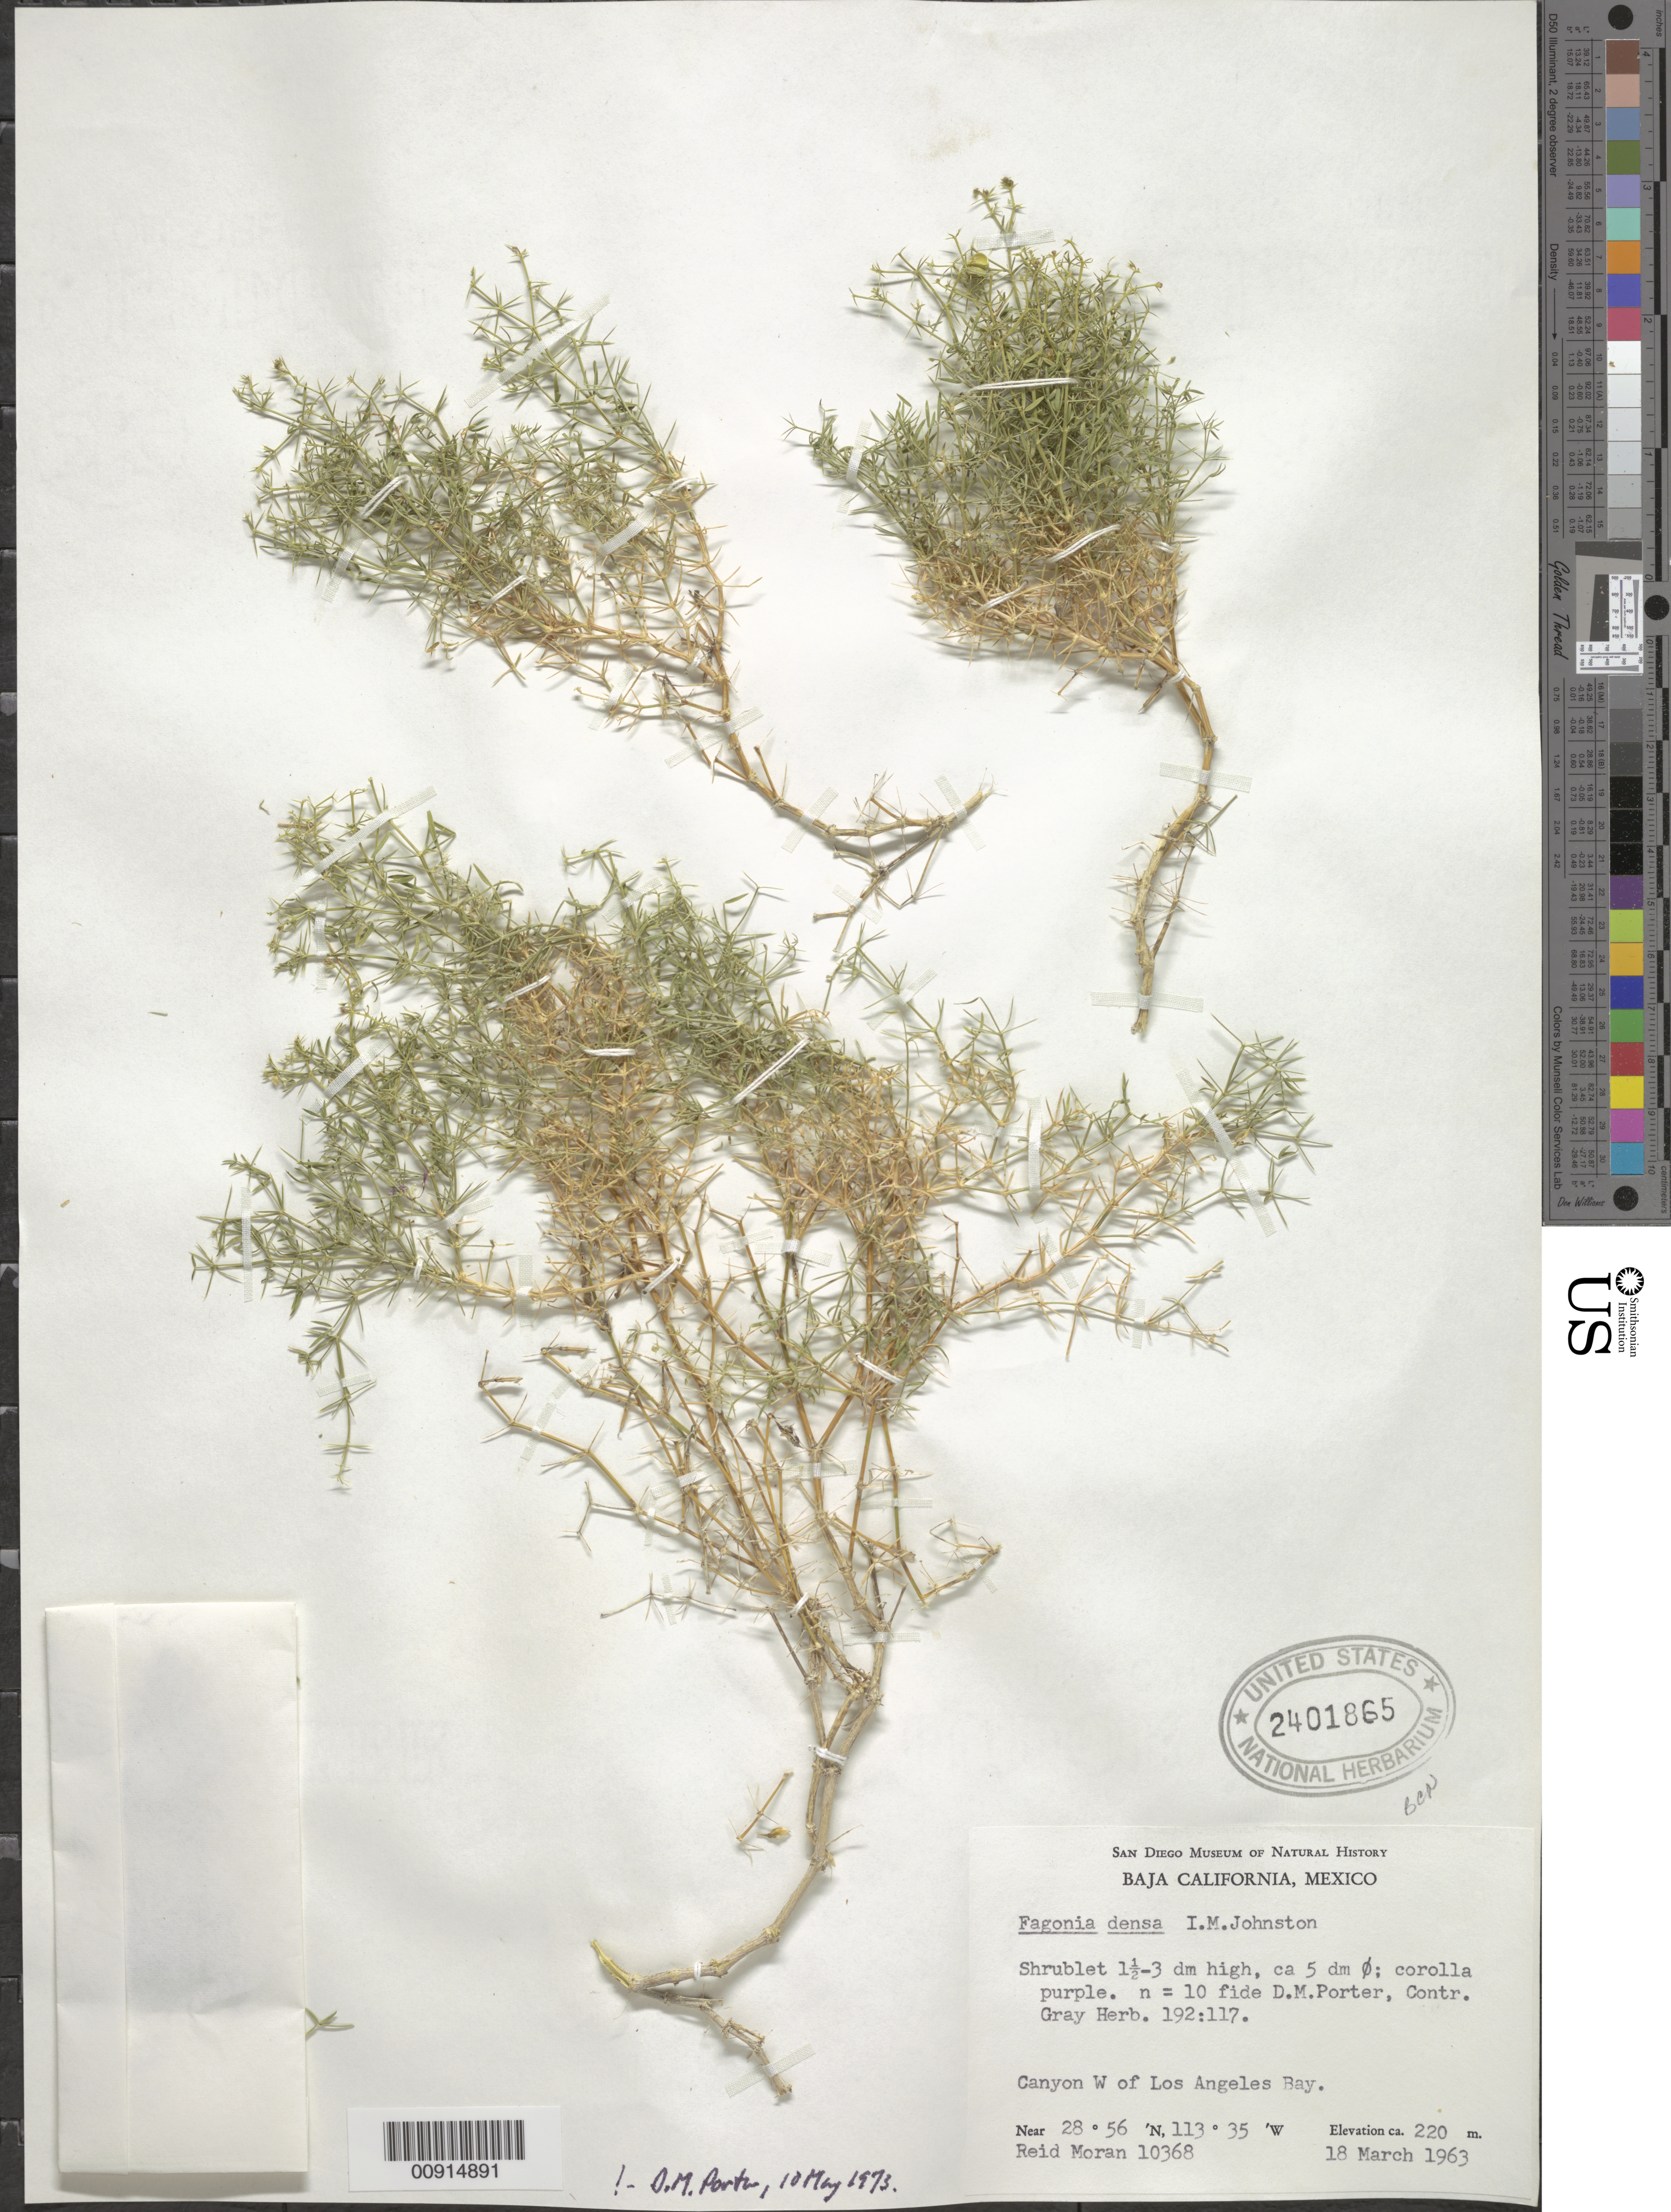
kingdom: Plantae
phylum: Tracheophyta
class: Magnoliopsida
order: Zygophyllales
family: Zygophyllaceae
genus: Fagonia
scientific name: Fagonia densa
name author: I.M. Johnst.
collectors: R. V. Moran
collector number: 10368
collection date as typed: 18 Mar 1963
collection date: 1963-03-18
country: Mexico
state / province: Baja California Norte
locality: Canyon W of Los Angeles Bay.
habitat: Canyon.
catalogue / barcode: US 2401865